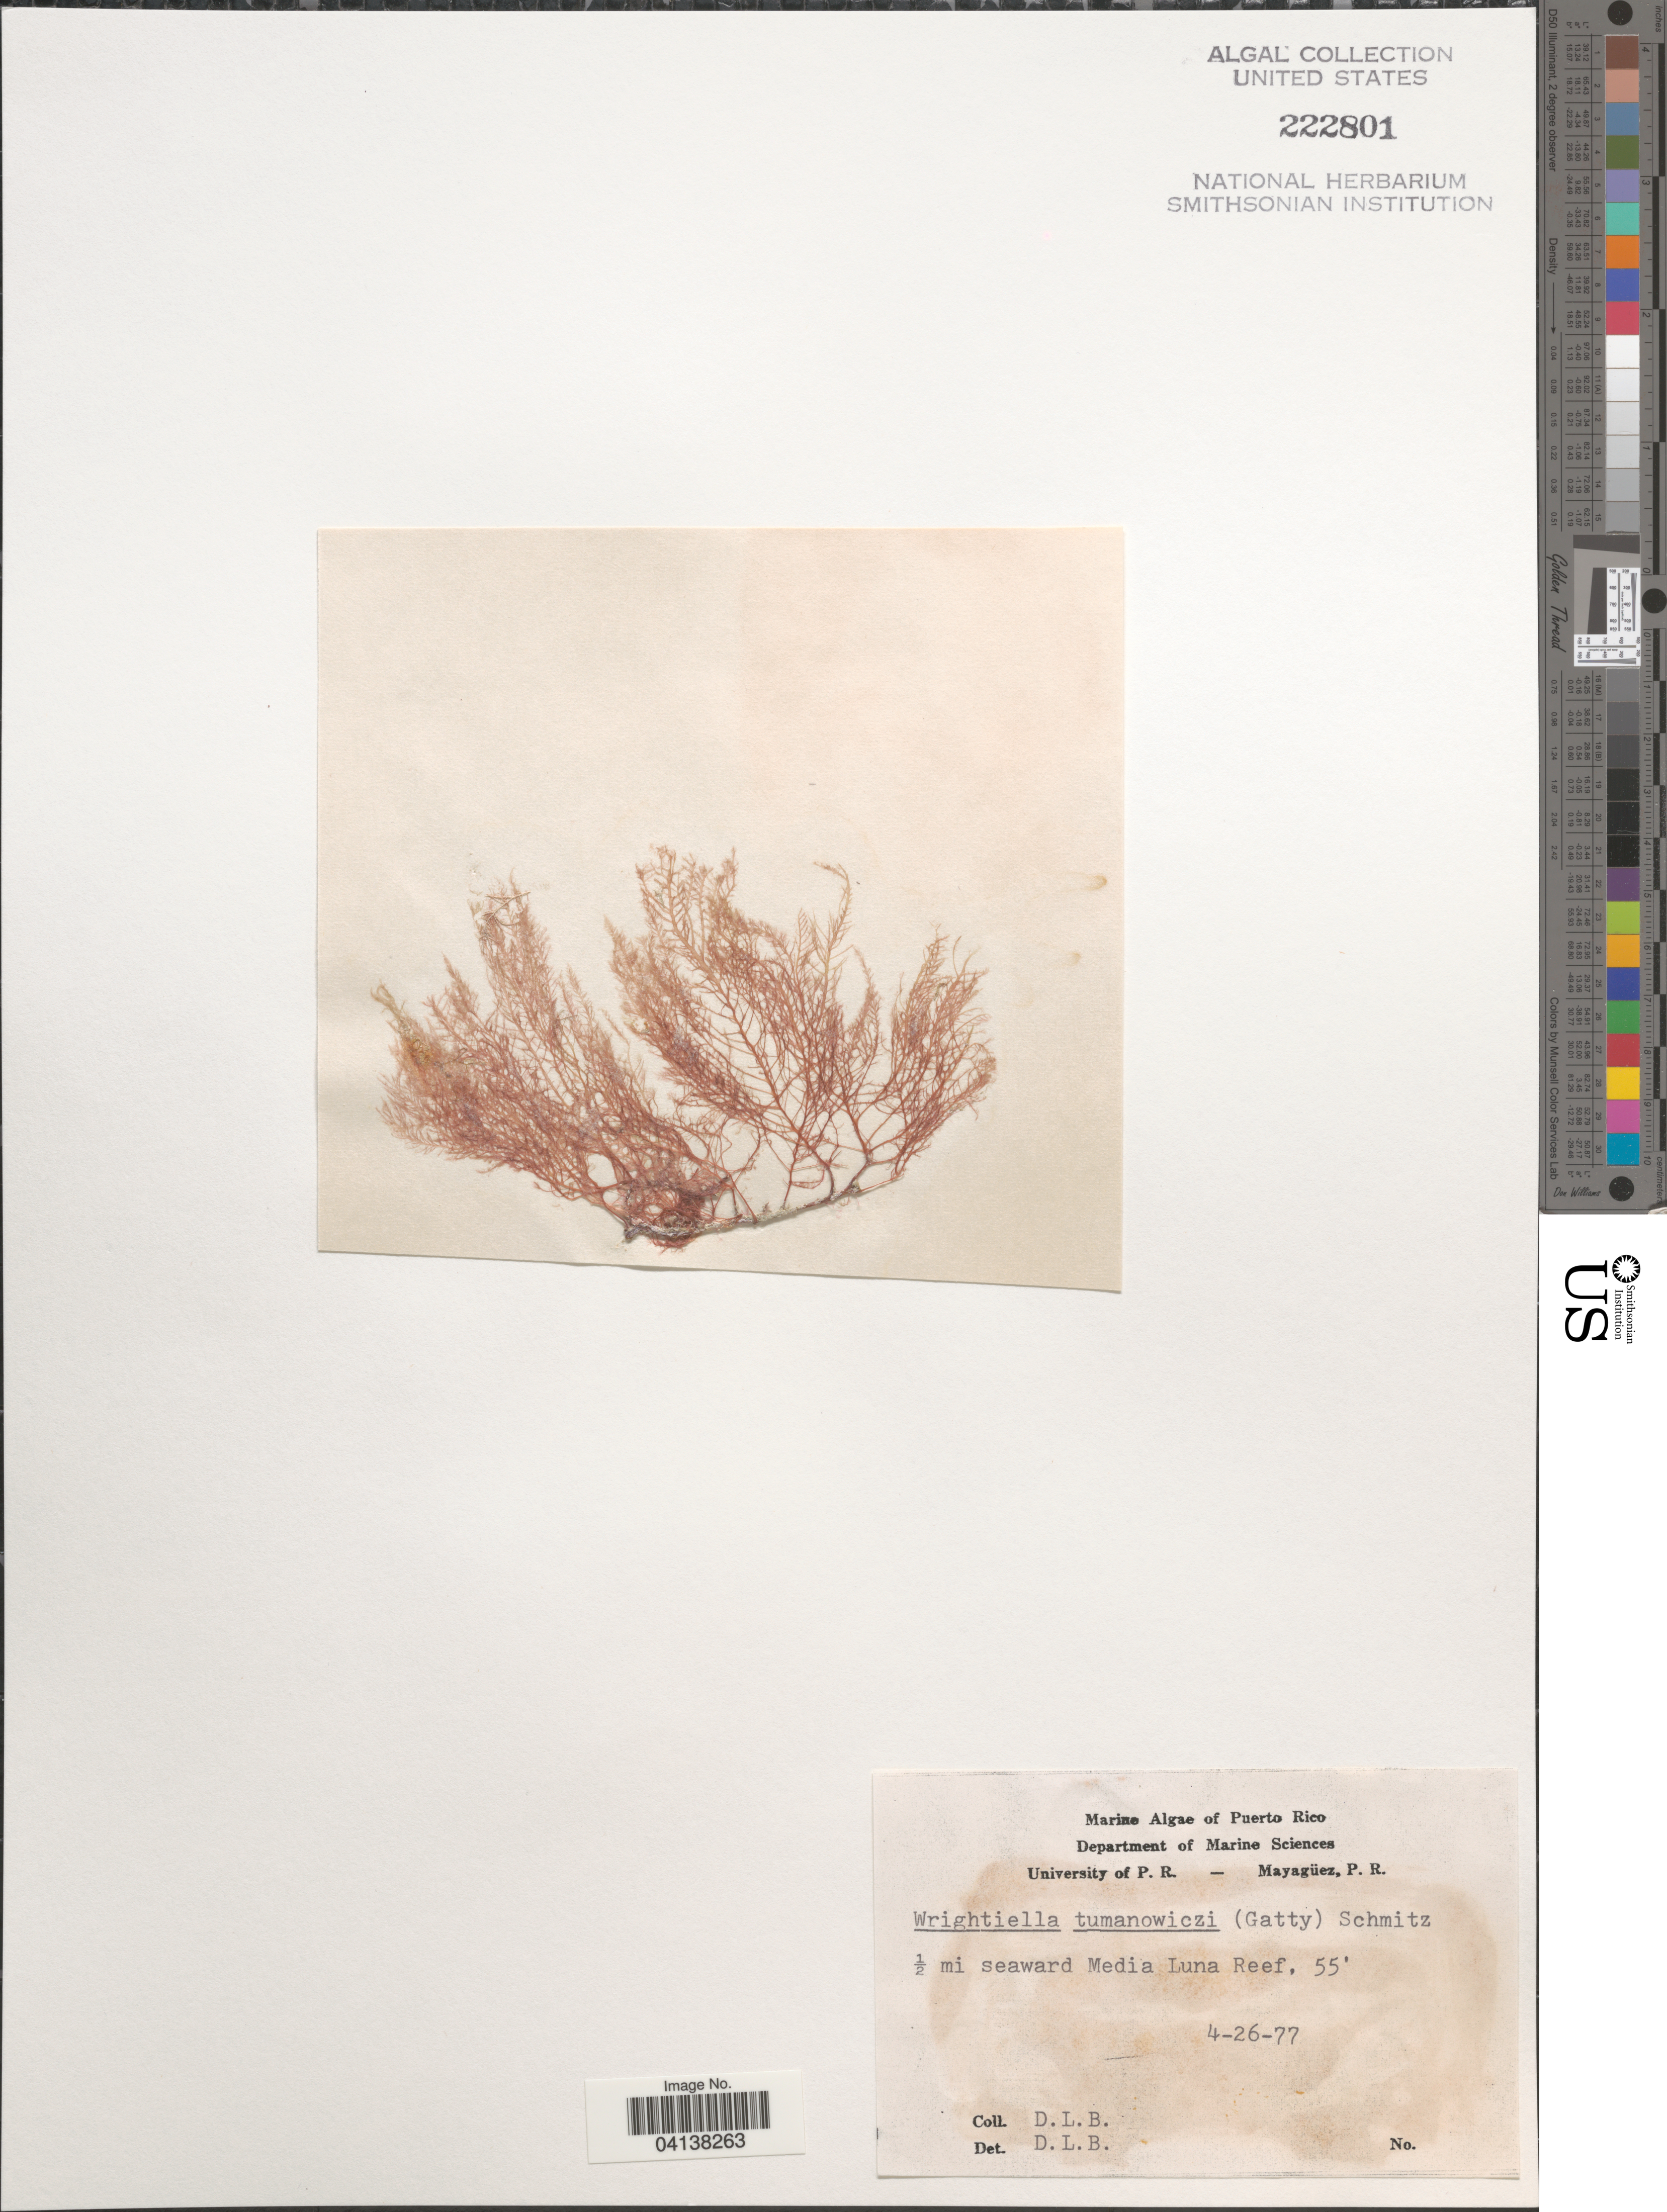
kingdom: Plantae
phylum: Rhodophyta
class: Florideophyceae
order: Ceramiales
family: Rhodomelaceae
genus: Wrightiella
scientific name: Wrightiella tumanowiczii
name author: (Gatty ex Harv.) F. Schmitz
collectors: D. L. B.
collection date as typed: Transcribed d/m/y: 26/4/77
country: Puerto Rico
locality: ½ mi seaward Media Luna Reef.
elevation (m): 17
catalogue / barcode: US 222801